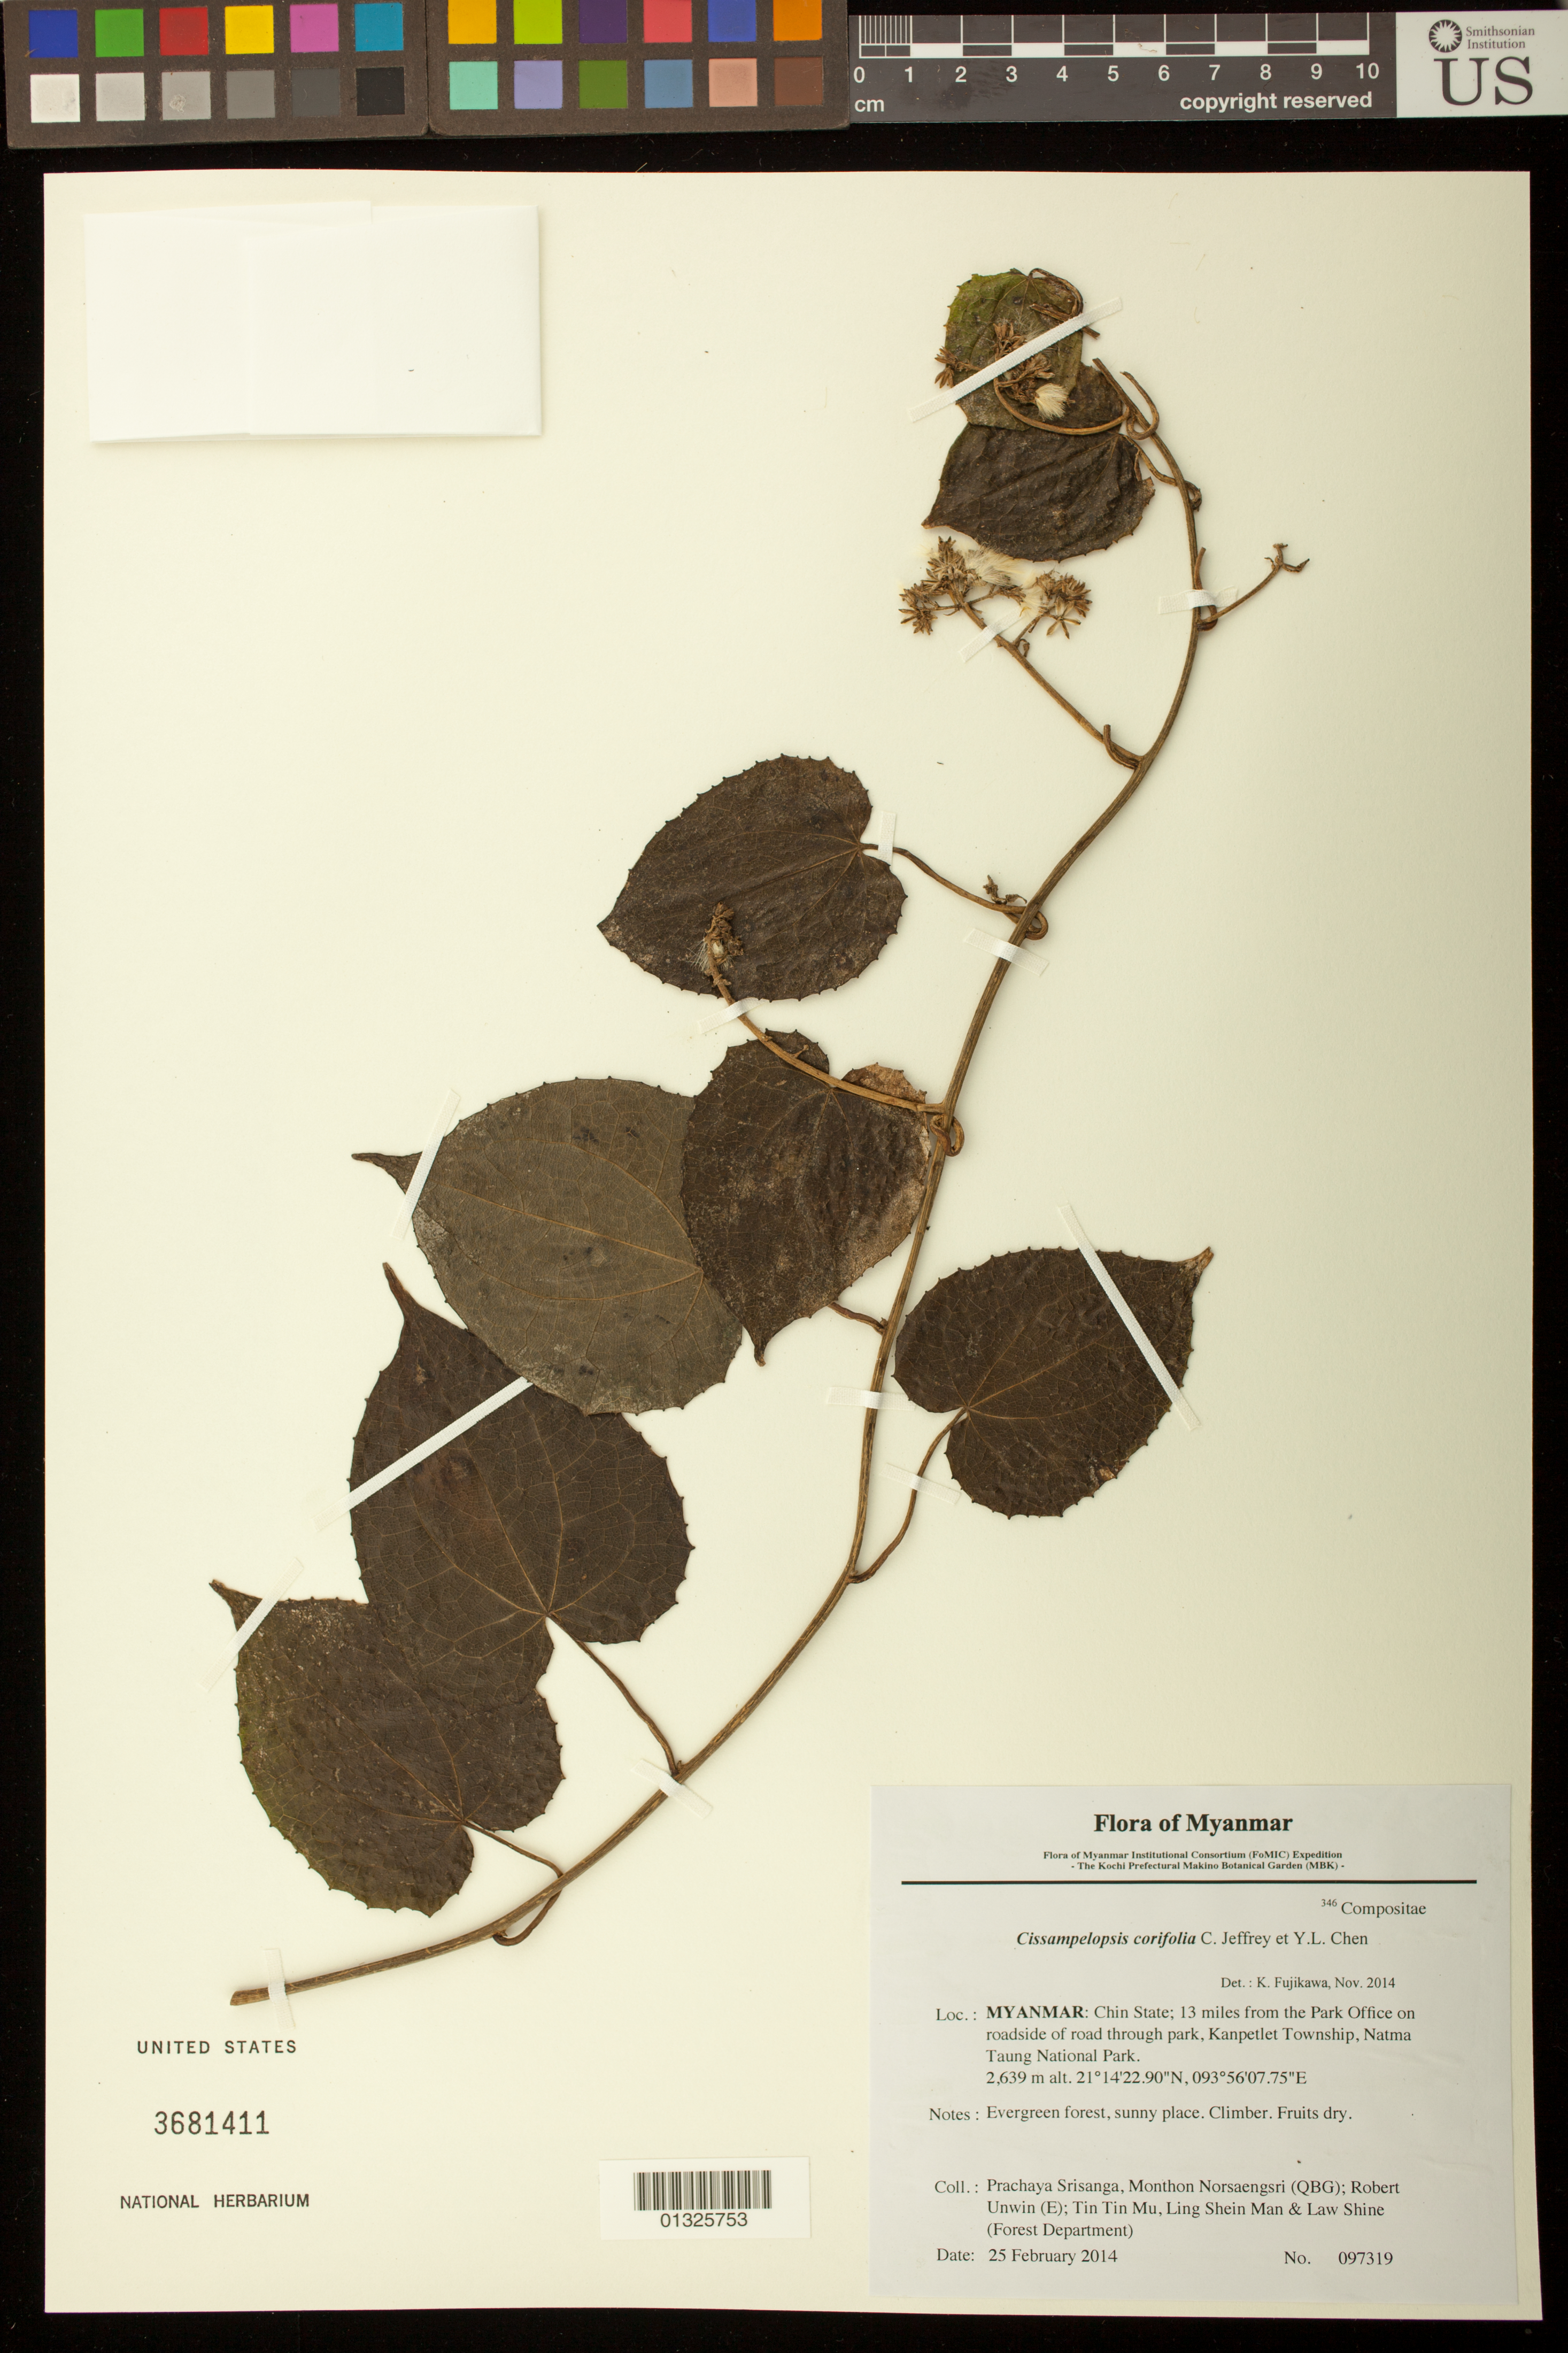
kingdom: Plantae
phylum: Tracheophyta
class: Magnoliopsida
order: Asterales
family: Asteraceae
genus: Cissampelopsis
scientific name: Cissampelopsis quinquesquamata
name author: C. Ren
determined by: Ren, Chen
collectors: P. Srisanga, M. Norsaengsri, R. Unwin, Tin Tin Mu, Ling Shein Man & L. Shine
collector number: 97319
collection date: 2014-02-25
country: Myanmar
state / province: Chin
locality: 13 miles from the Park Office on roadside of road through park, Kanpetlet Township, Natma Taung National Park.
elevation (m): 2639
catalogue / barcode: US 3681411